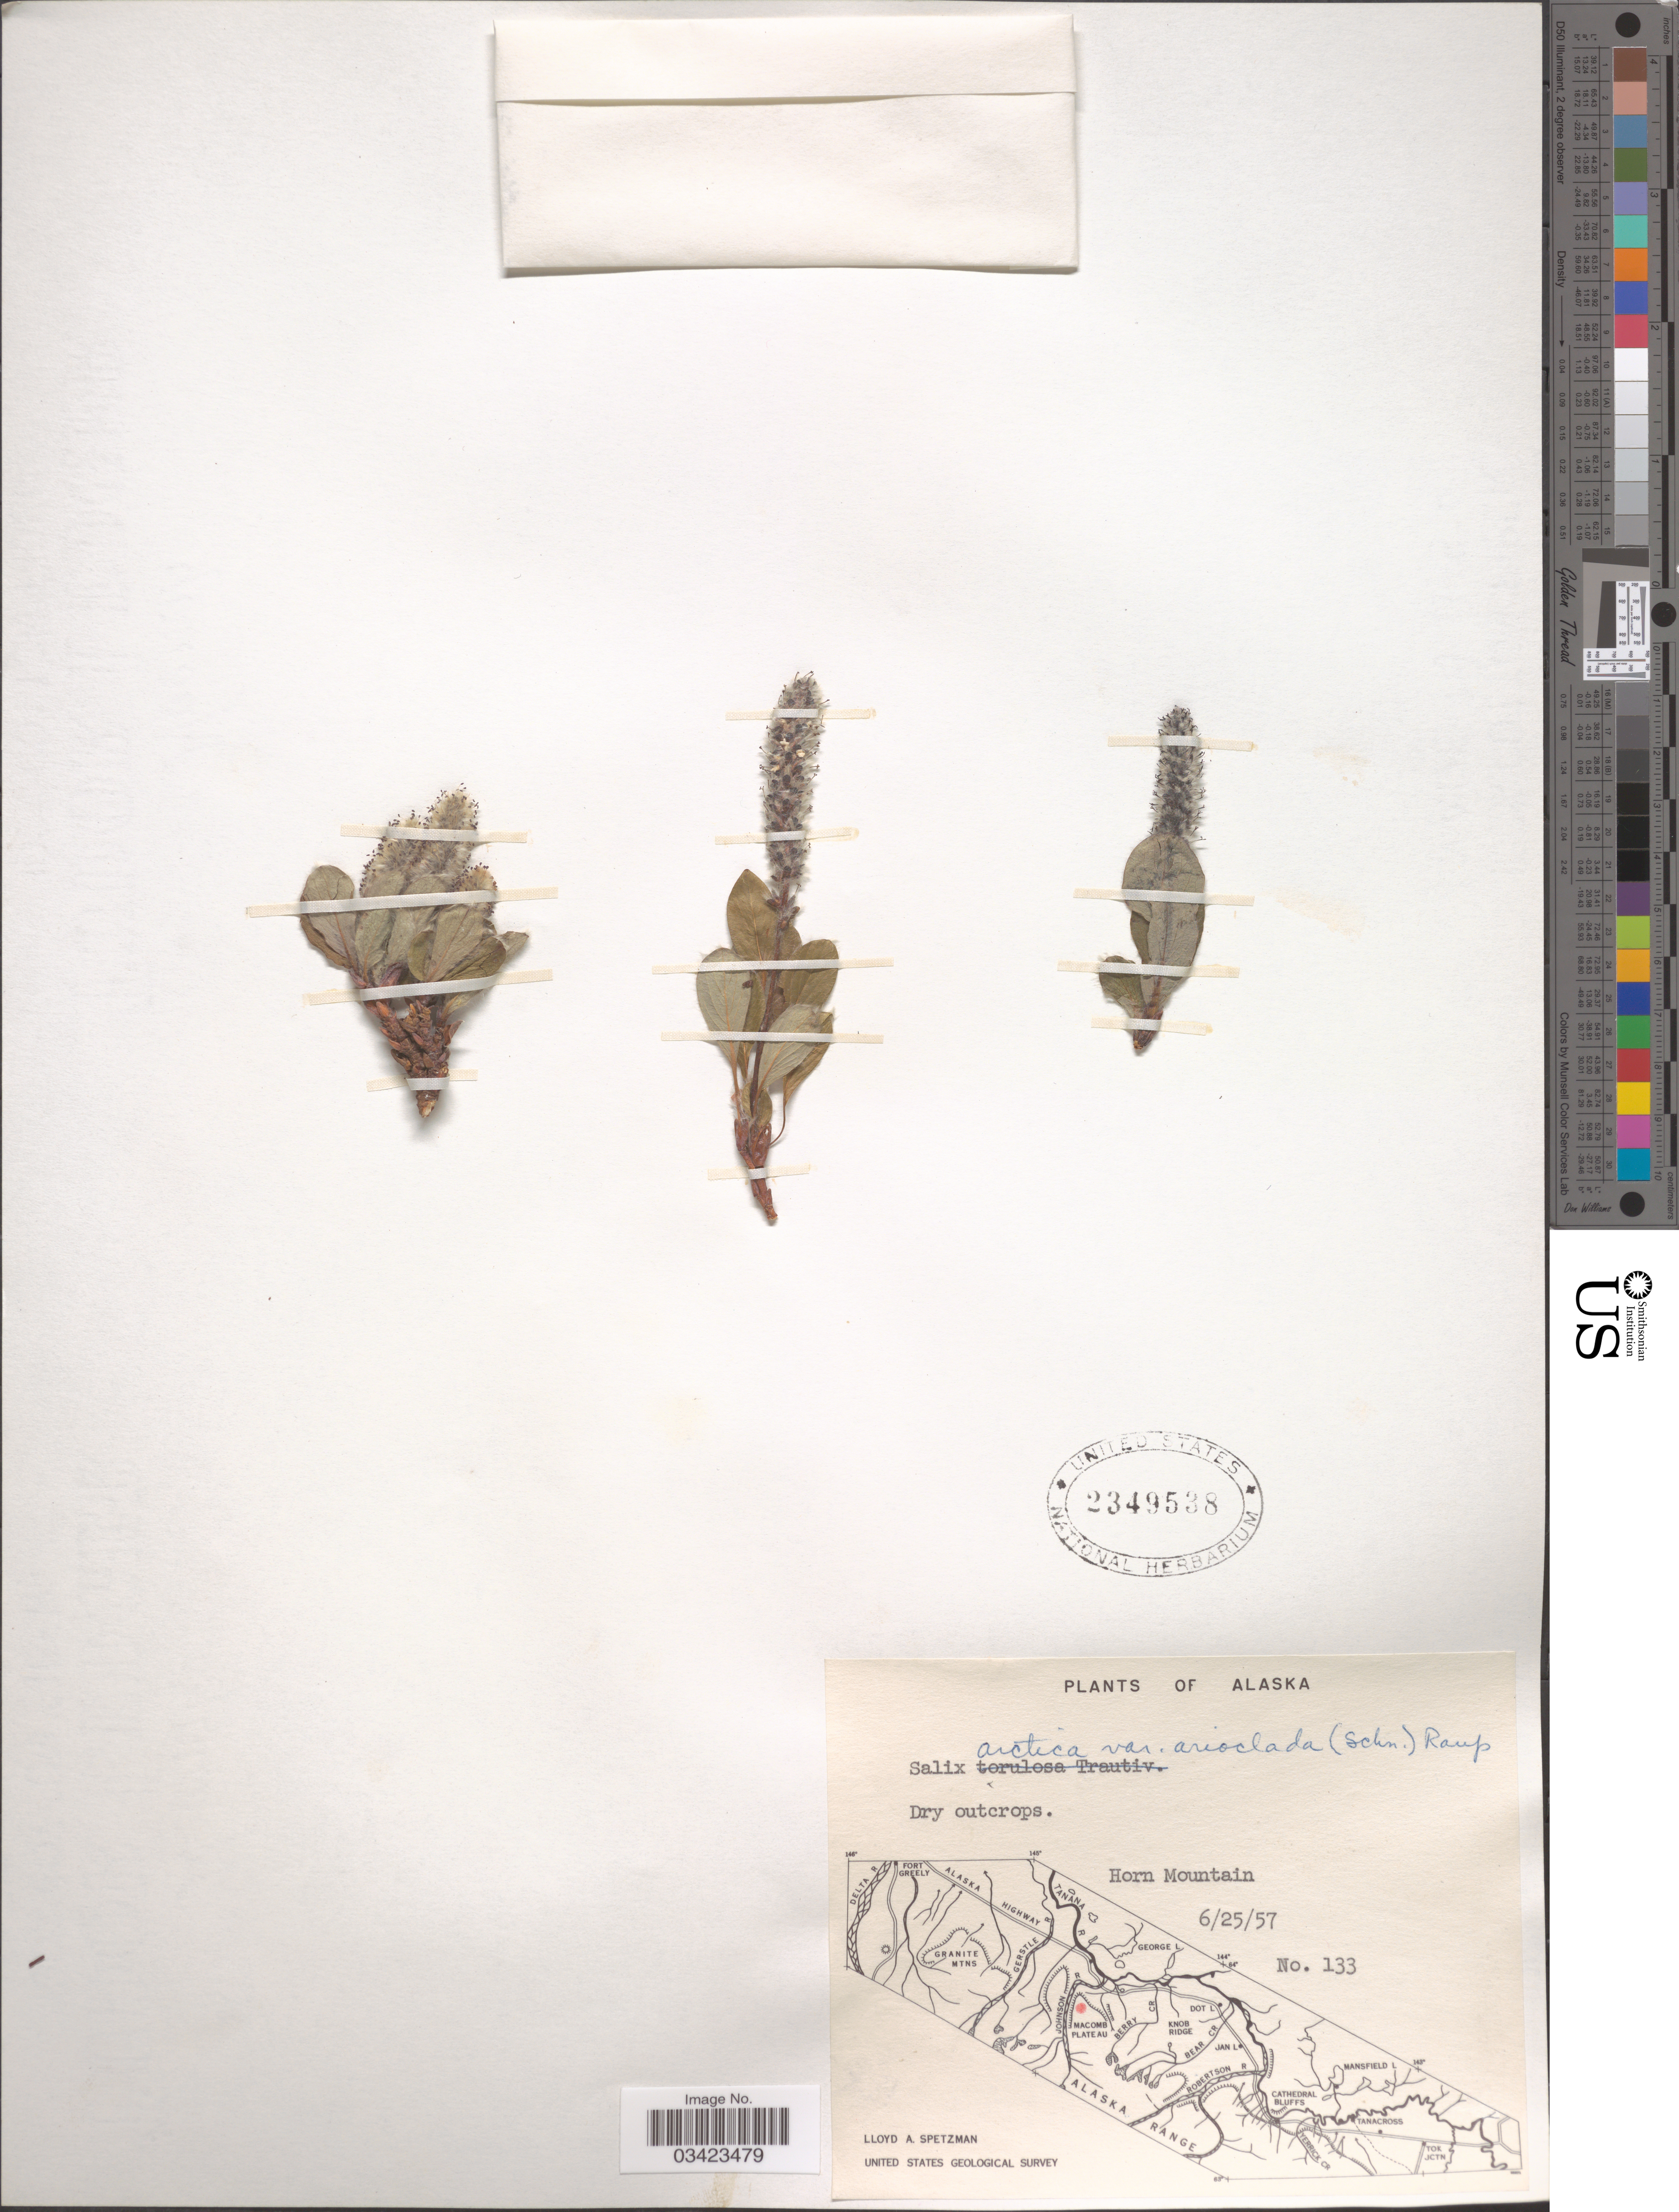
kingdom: Plantae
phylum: Tracheophyta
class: Magnoliopsida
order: Malpighiales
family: Salicaceae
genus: Salix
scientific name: Salix arctica var. araioclada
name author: (C.K. Schneid.) Raup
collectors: L. Spetzman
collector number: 133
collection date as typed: Transcribed d/m/y: 25/6/57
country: United States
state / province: Alaska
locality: Horn Mountain.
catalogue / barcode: US 2349538